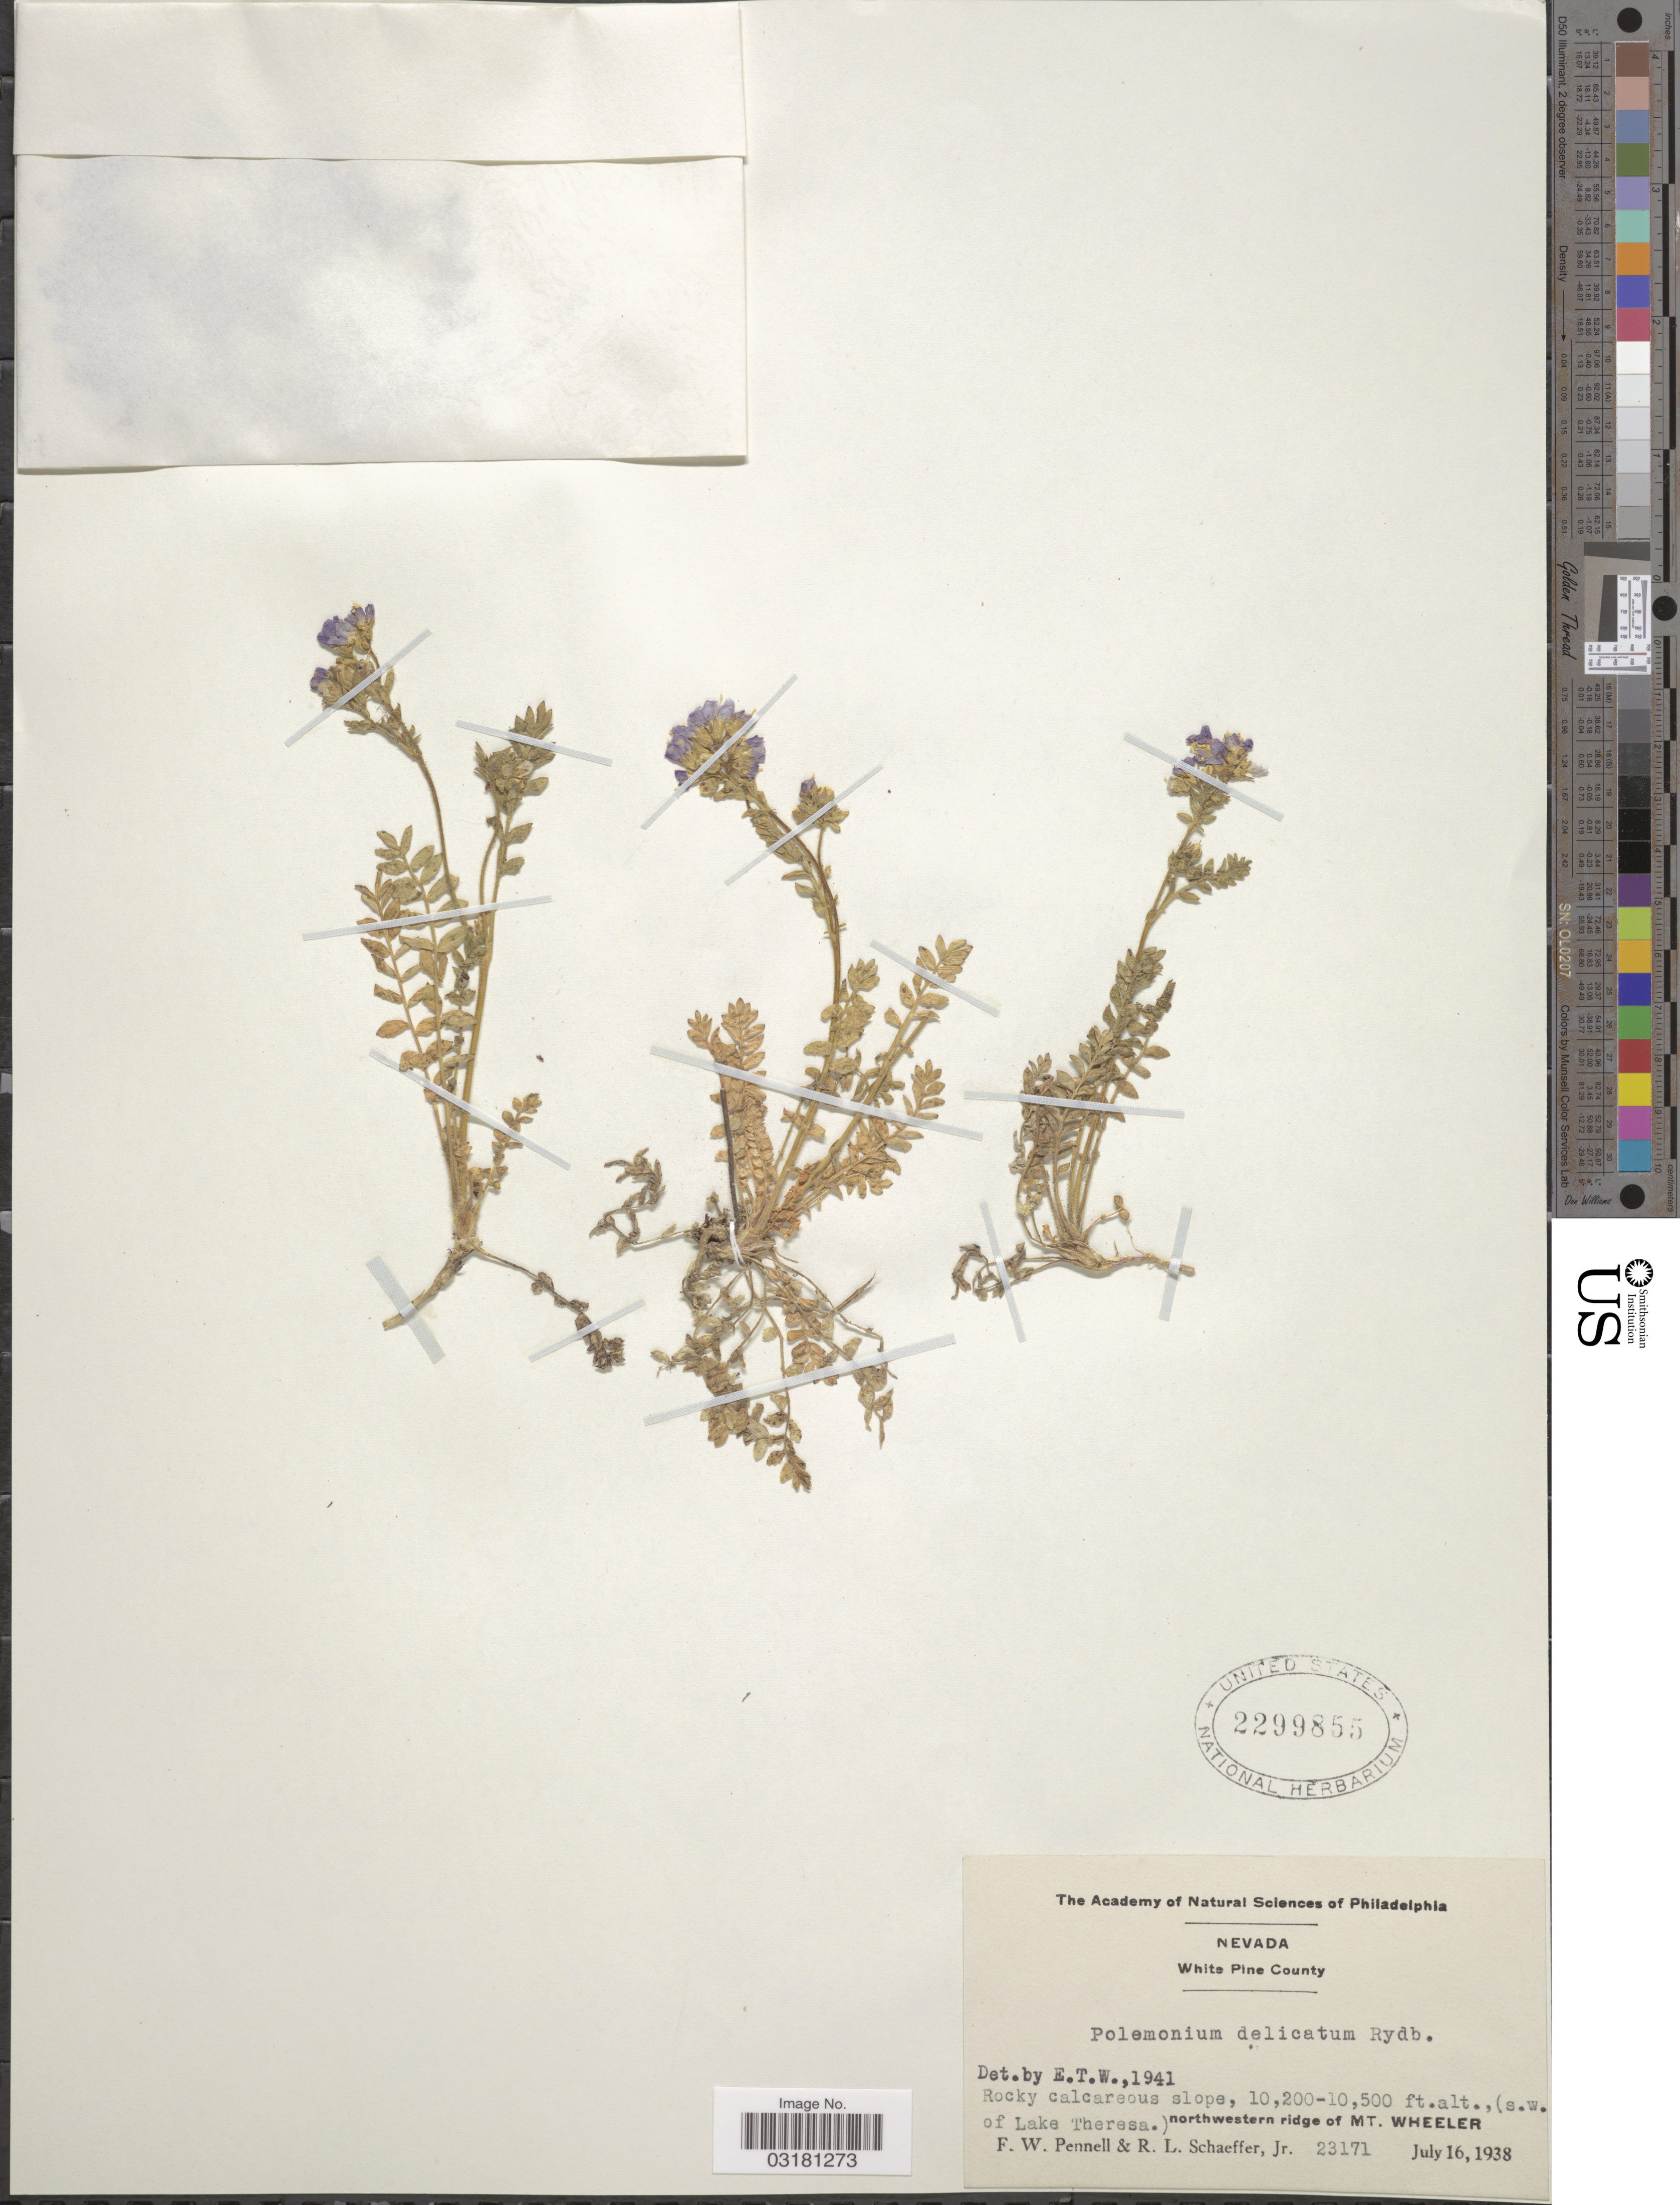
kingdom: Plantae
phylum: Tracheophyta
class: Magnoliopsida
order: Ericales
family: Polemoniaceae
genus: Polemonium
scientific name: Polemonium delicatum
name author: Rydb.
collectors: F. W. Pennell & R. L. Schaeffer Jr.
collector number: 23171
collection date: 1938-07-16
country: United States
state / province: Nevada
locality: White Pine County. (s.w. of Lake Theresa) northwestern ridge of Mt. Wheeler.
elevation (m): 3109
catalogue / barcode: US 2299855